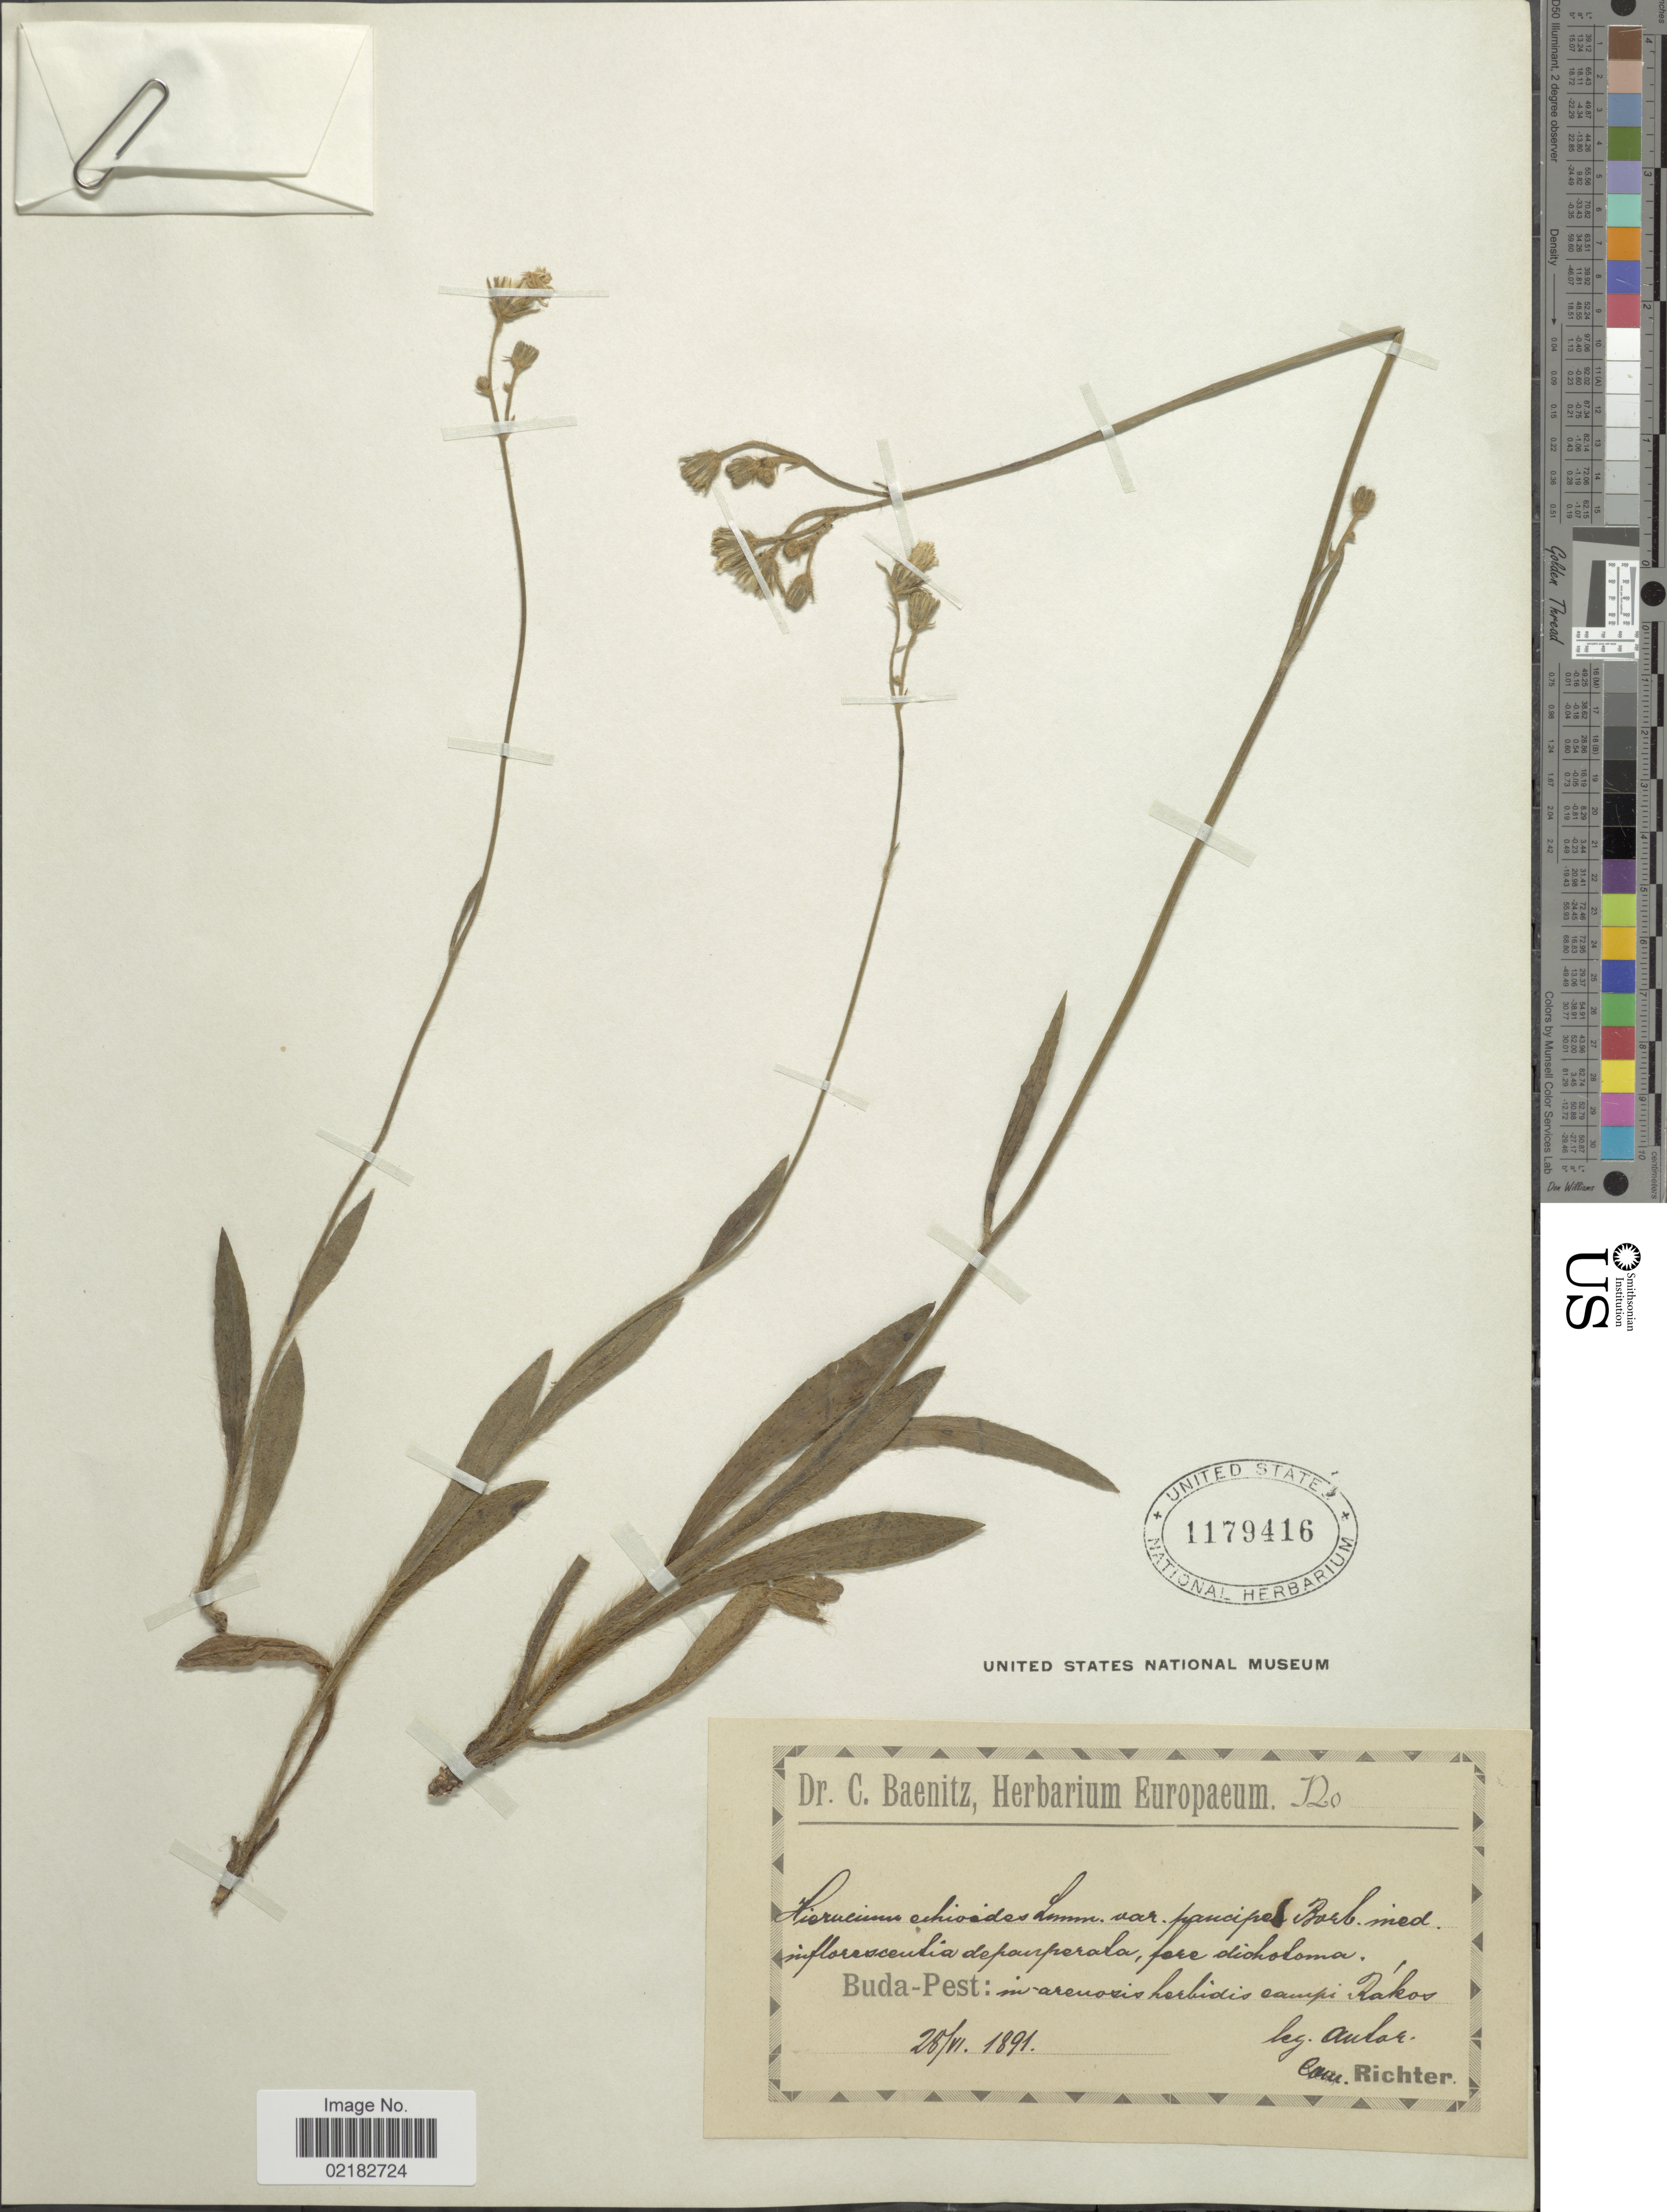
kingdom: Plantae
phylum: Tracheophyta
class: Magnoliopsida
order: Asterales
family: Asteraceae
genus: Pilosella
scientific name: Pilosella echioides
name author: F.W. Schultz & Sch. Bip.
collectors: Andor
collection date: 1891-06-28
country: Hungary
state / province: Budapest, Capital District of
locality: Buda-Pest: in-areuosis herbidis sampihs Rakos [interpreted]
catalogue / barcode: US 1179416